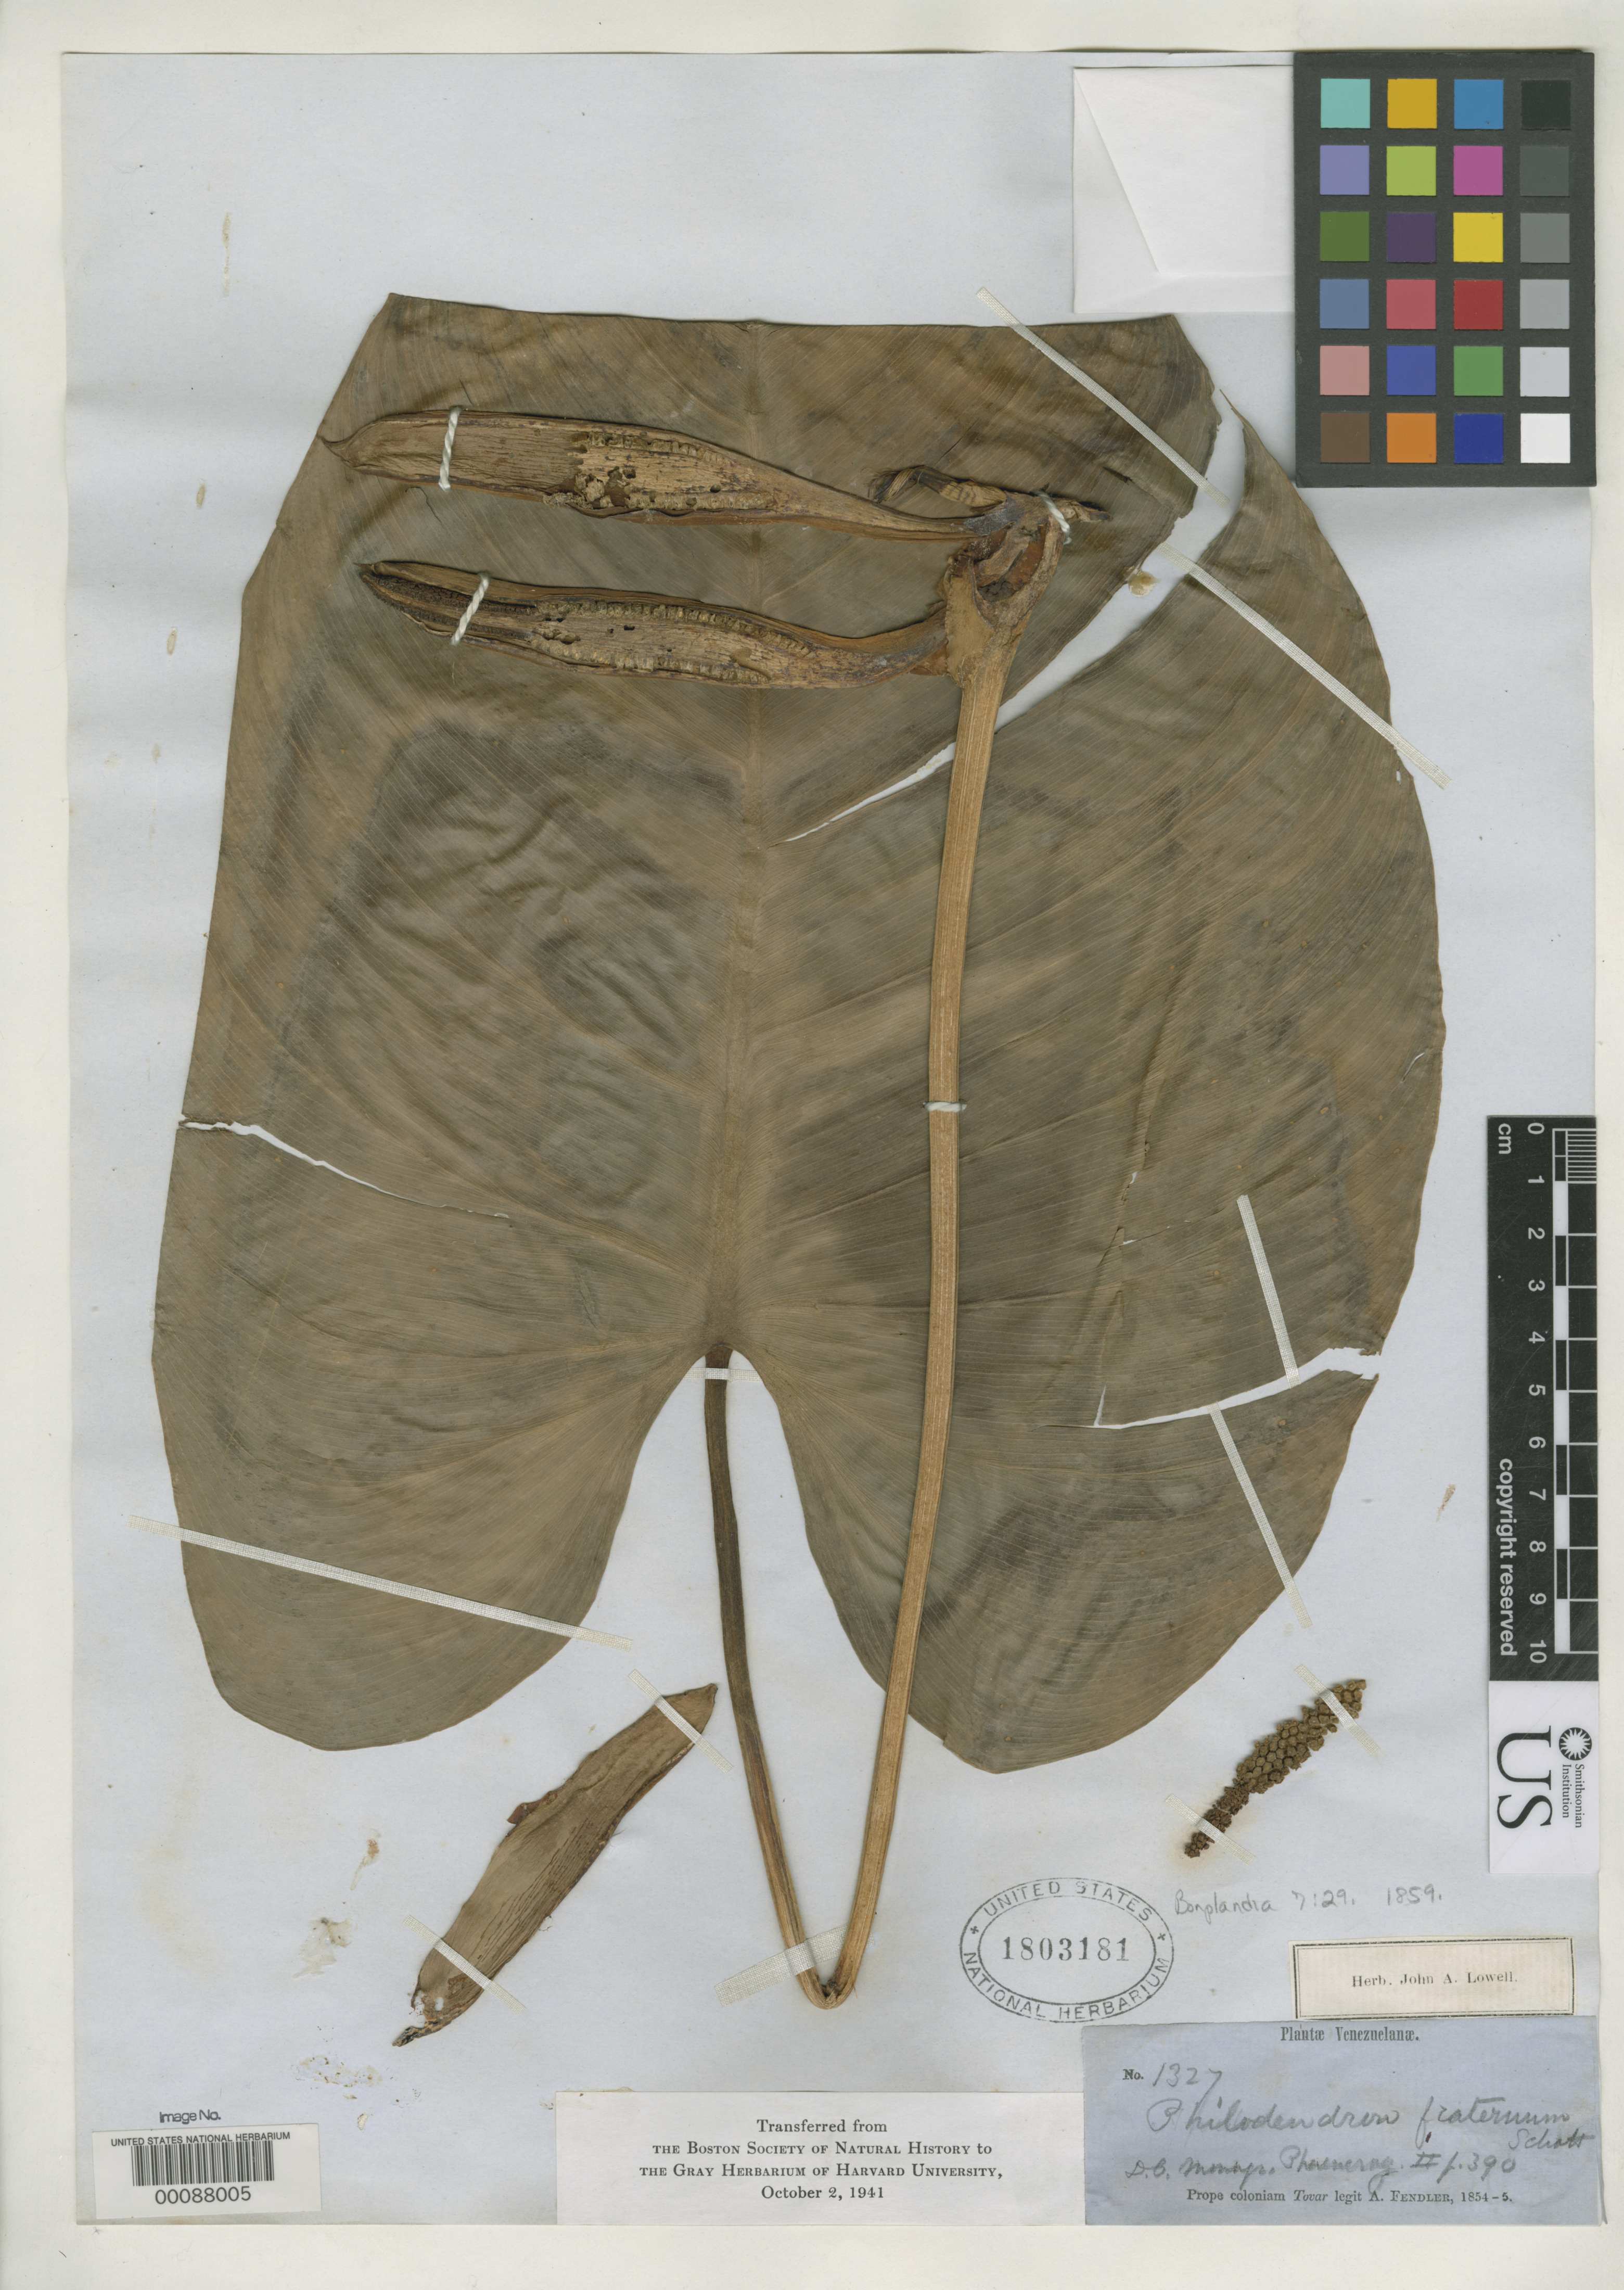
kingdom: Plantae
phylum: Tracheophyta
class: Liliopsida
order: Alismatales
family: Araceae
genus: Philodendron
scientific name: Philodendron fraternum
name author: Schott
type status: Possible Isotype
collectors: A. Fendler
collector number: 1327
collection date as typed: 1854 to -- --- 1855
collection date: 1854/1855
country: Venezuela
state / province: Mérida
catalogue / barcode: US 1803181